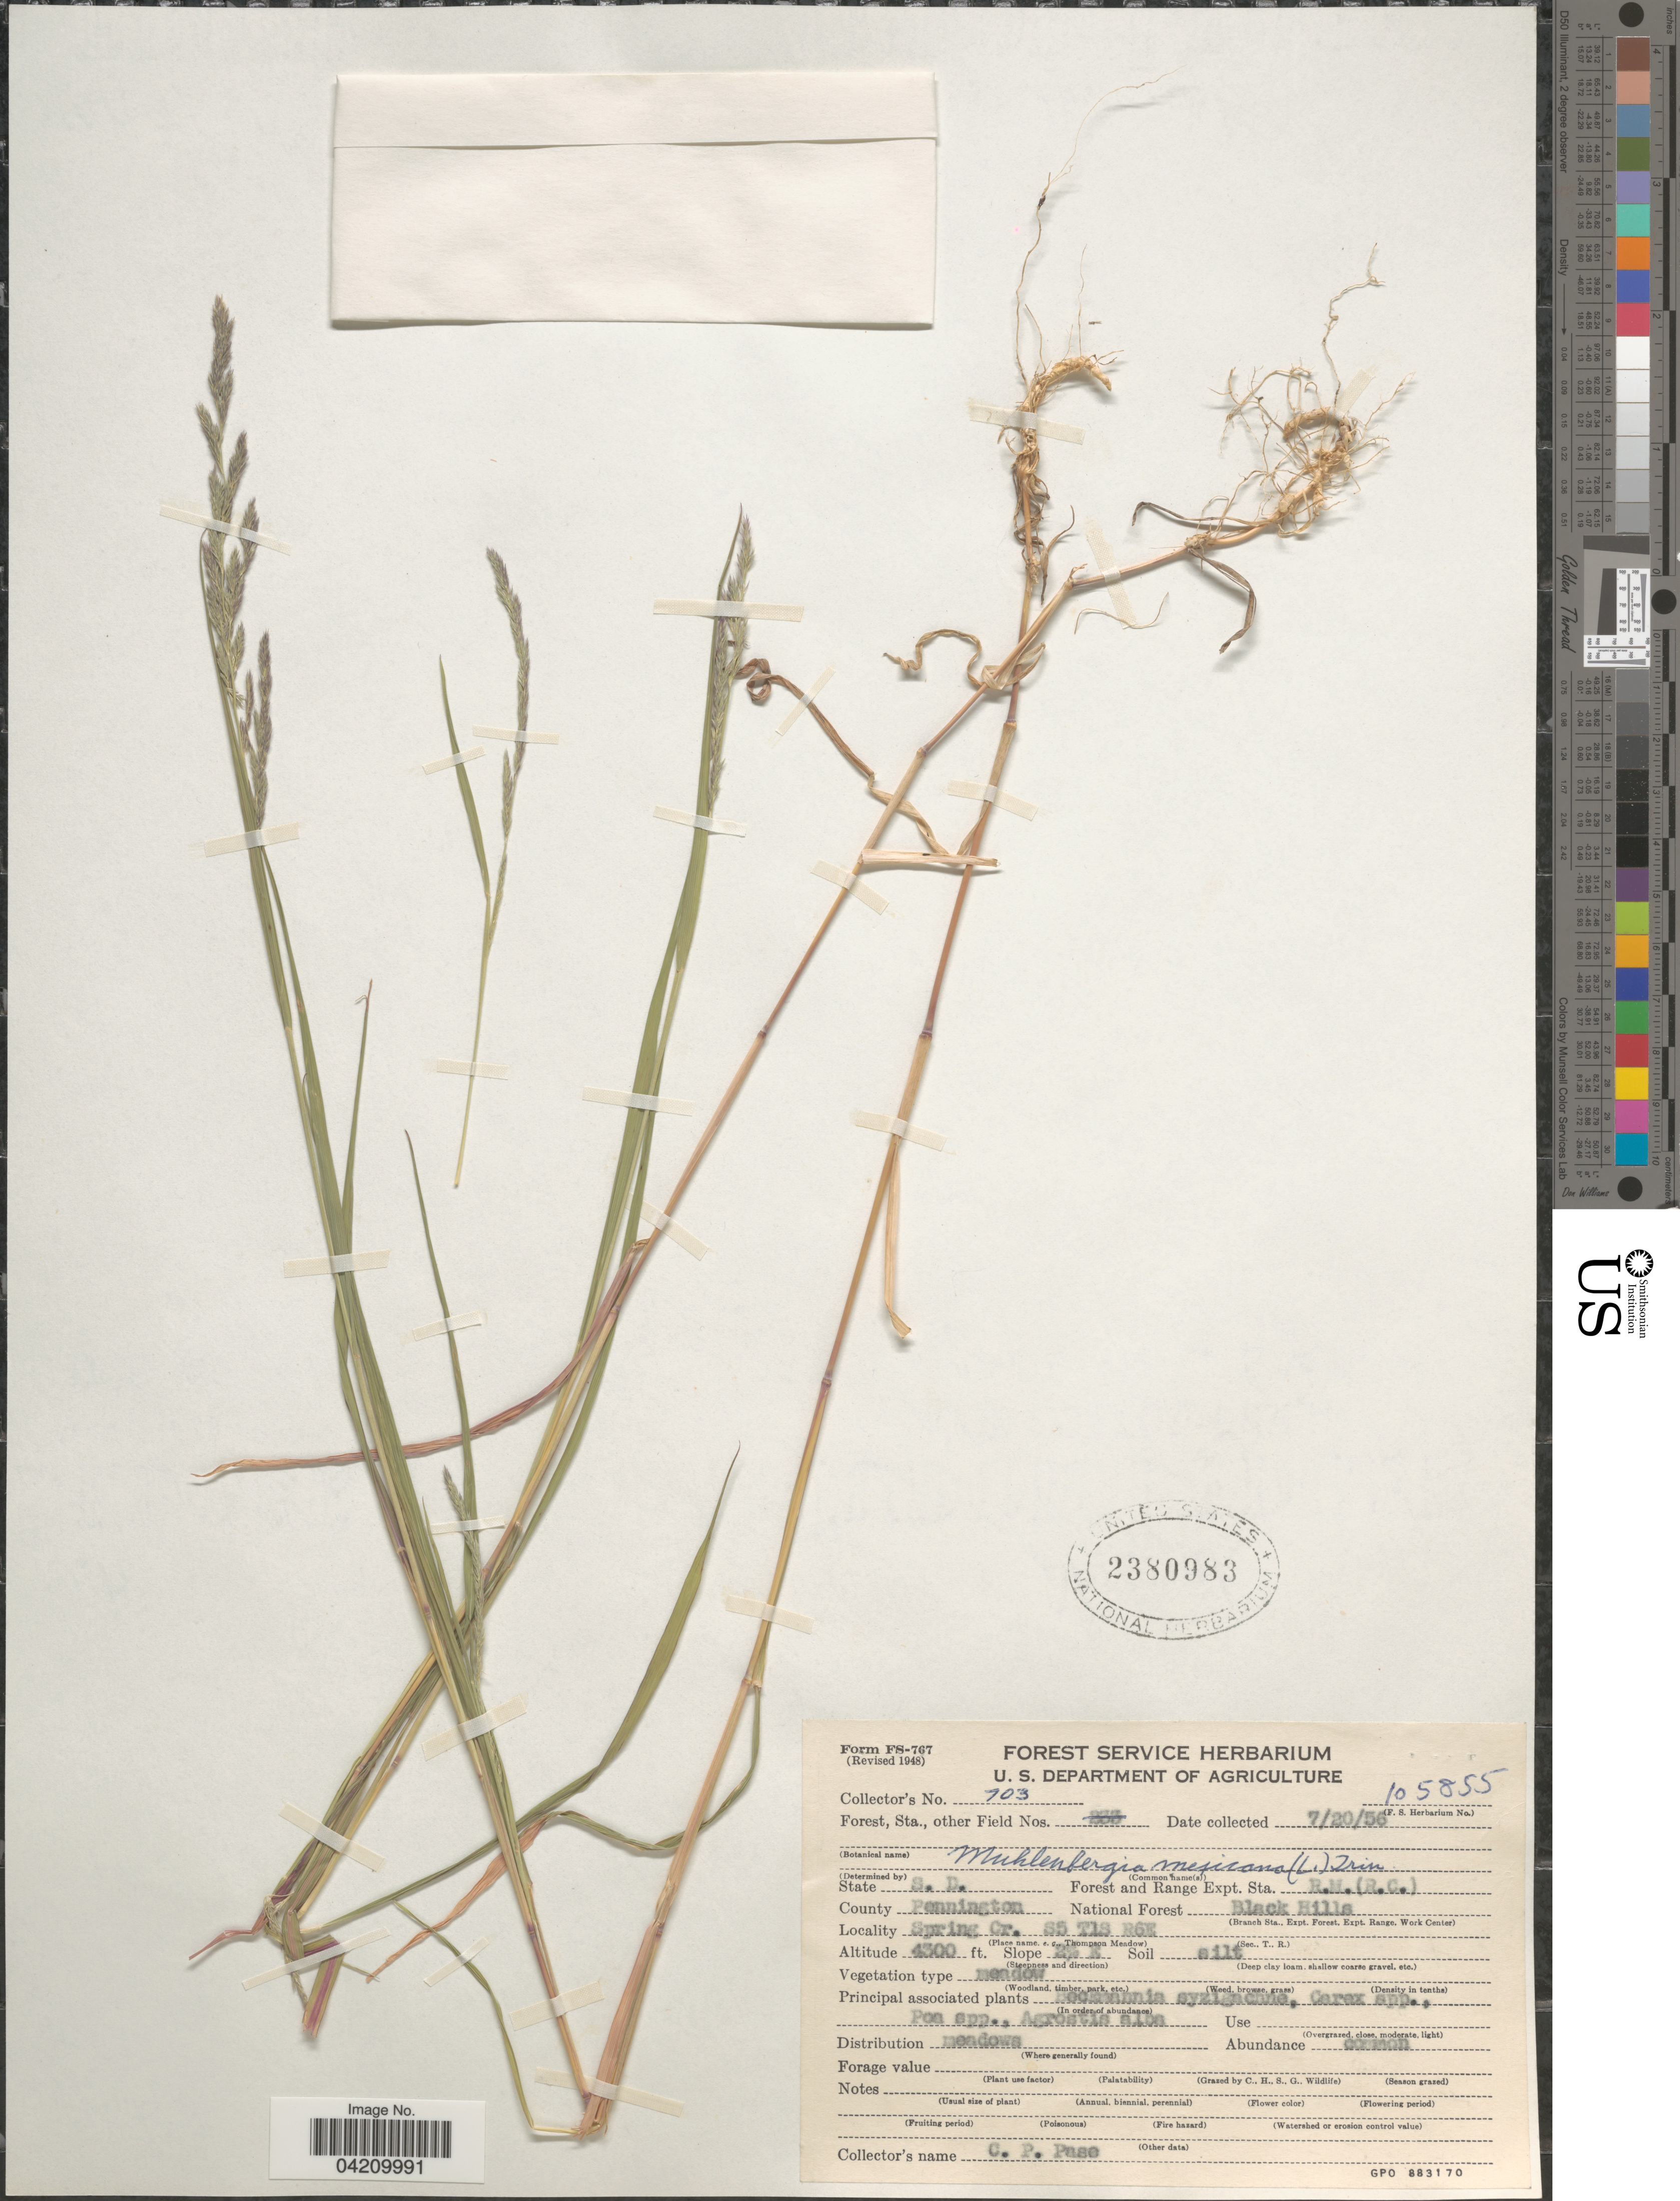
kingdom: Plantae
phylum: Tracheophyta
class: Liliopsida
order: Poales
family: Poaceae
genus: Muhlenbergia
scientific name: Muhlenbergia mexicana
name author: (L.) Trin.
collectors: C. P. Pase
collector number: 703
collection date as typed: Transcribed d/m/y: 20/7/56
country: United States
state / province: South Dakota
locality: Forest and Range Expt. Sta. R.M. (R.C.). County Pennington. National Forest Black Hills. Spring Cr. S5 T1S R6E. Slope 2% E.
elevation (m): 1311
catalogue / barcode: US 2380983